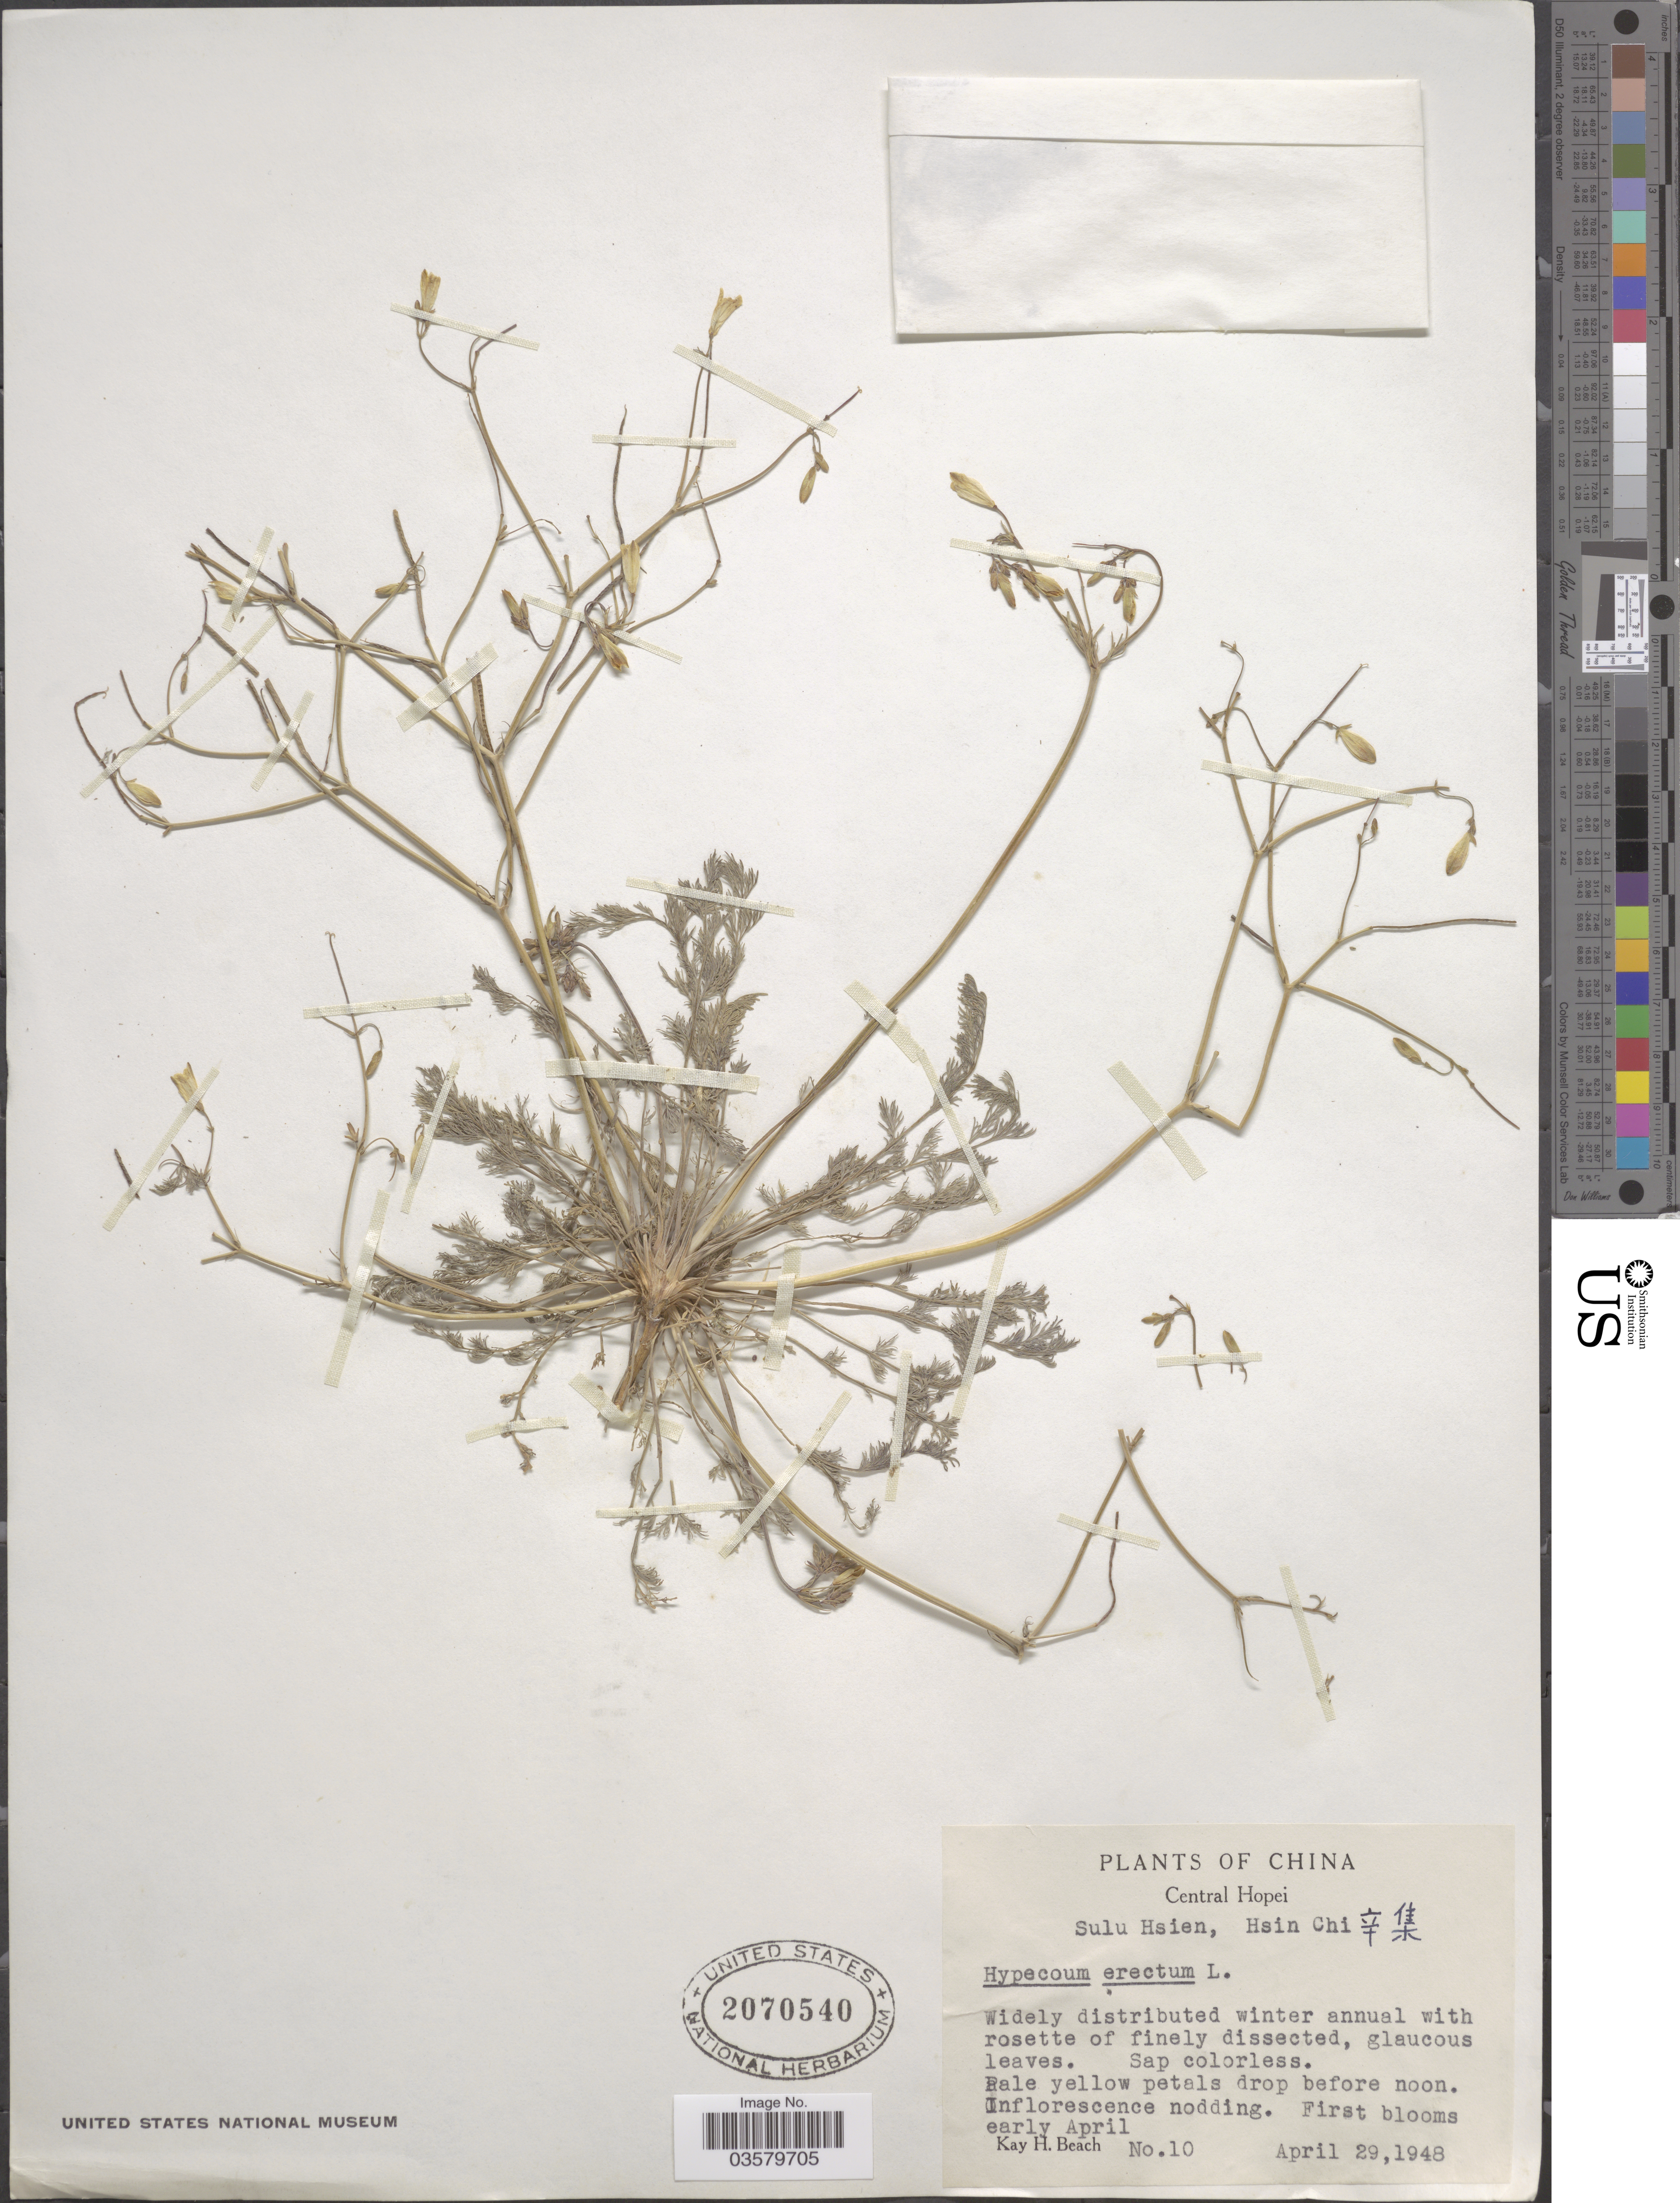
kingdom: Plantae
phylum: Tracheophyta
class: Magnoliopsida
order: Ranunculales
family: Papaveraceae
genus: Hypecoum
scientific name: Hypecoum erectum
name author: L.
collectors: K. H. Beach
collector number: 10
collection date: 1948-04-29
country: China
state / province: Hebei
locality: Central Hopei. Sulu Hsien, Hsin Chi X.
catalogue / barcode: US 2070540